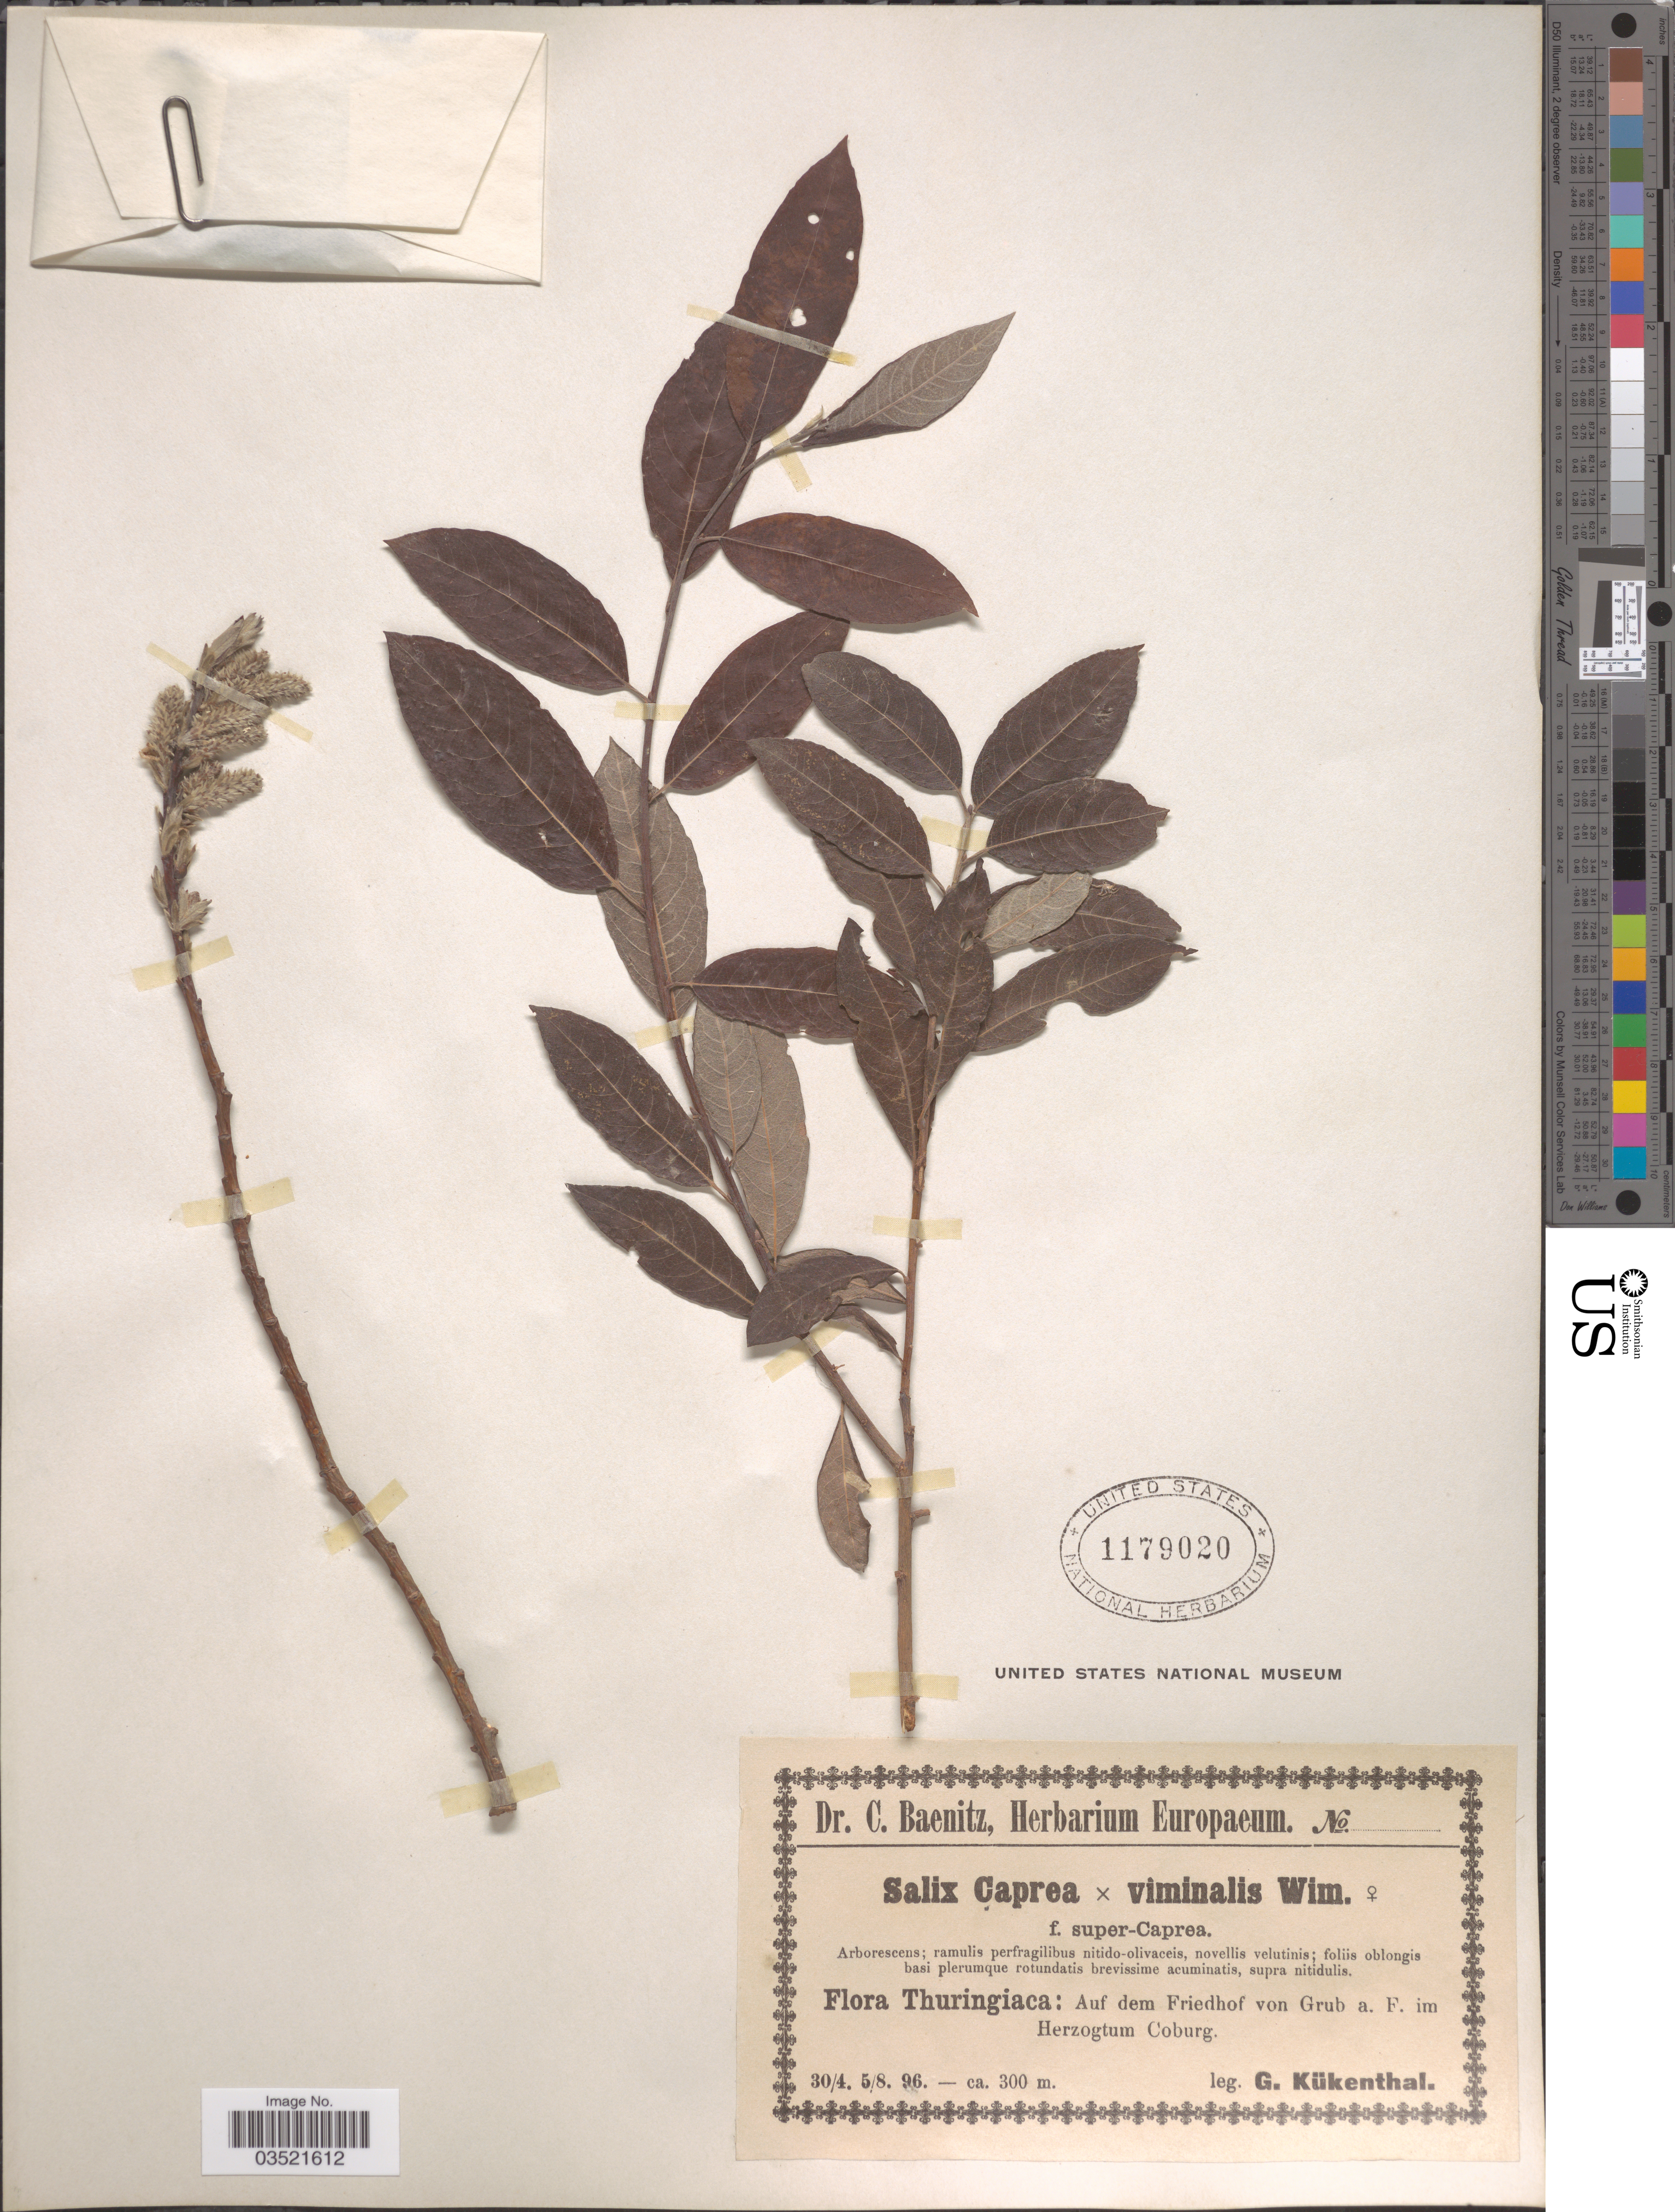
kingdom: Plantae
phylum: Tracheophyta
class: Magnoliopsida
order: Malpighiales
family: Salicaceae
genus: Salix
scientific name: Salix caprea x S. viminalis f. supercaprea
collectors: G. Kükenthal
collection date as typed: Transcribed d/m/y: 30/4/96 to 5/8/96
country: Germany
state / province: Thuringia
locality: Thuringiaca: Auf dem Friedhof von Grub a. F. im Herzogtum Coburg.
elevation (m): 300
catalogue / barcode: US 1179020